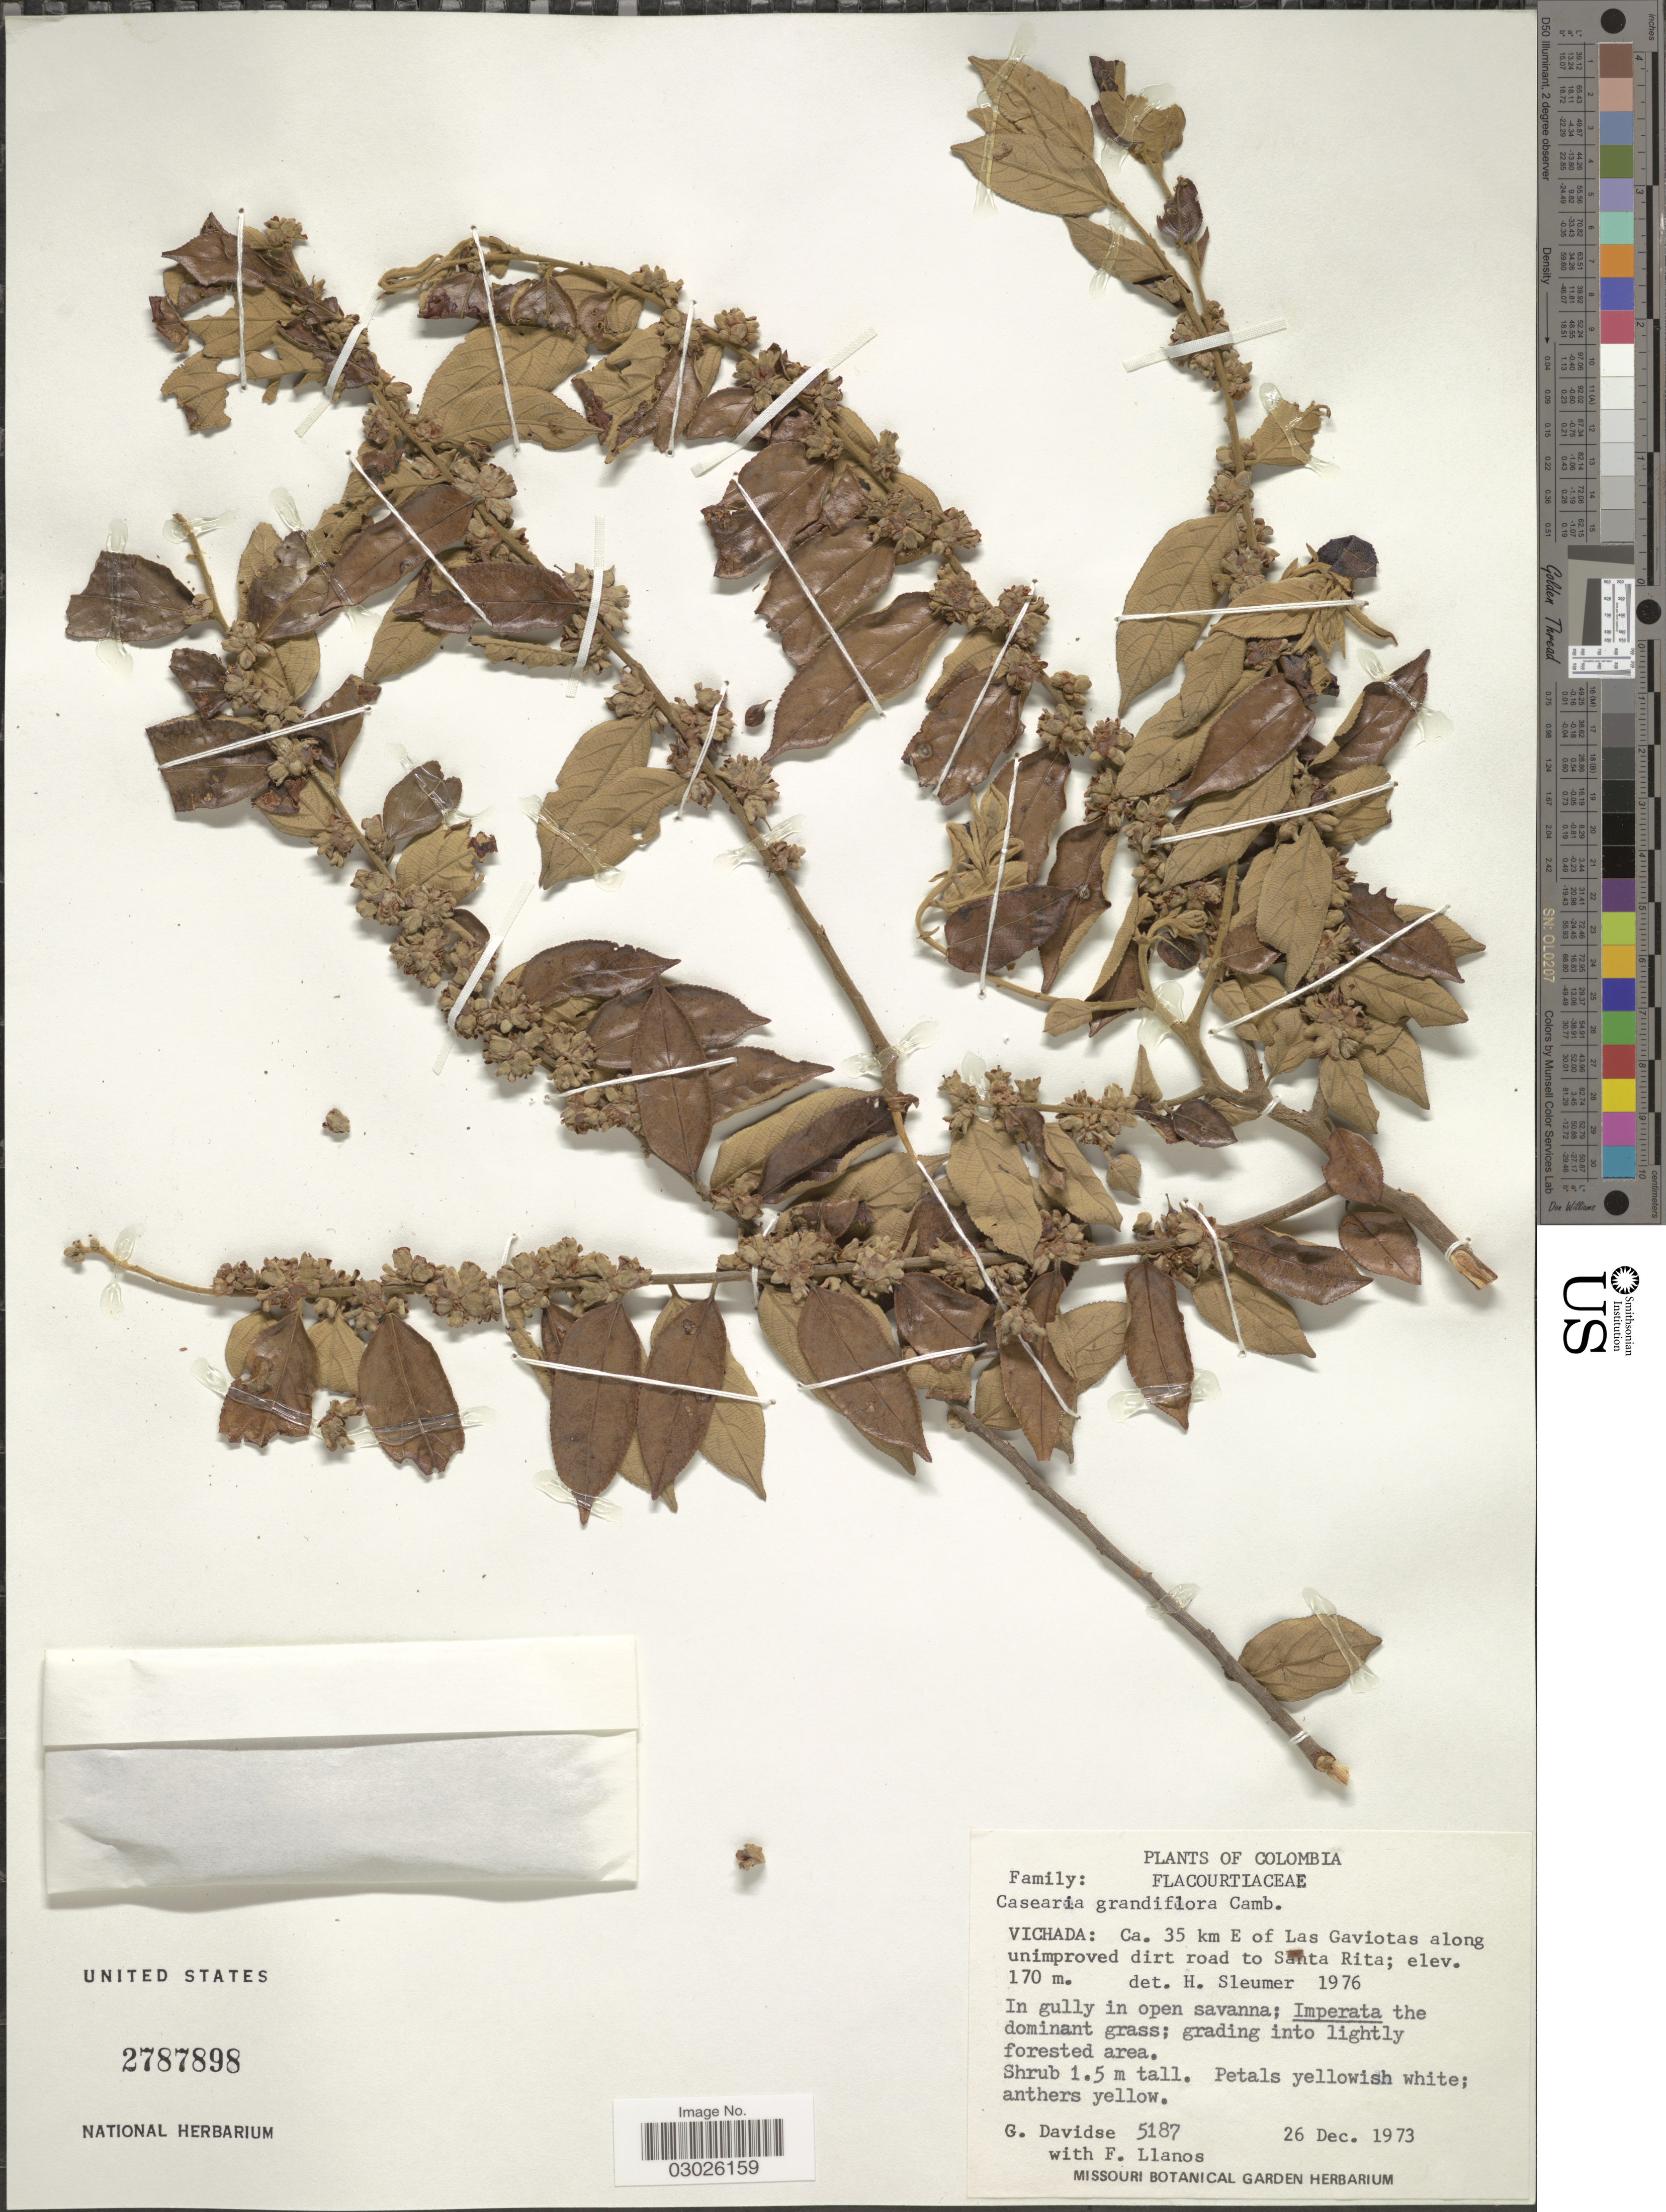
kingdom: Plantae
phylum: Tracheophyta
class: Magnoliopsida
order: Malpighiales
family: Salicaceae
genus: Casearia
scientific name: Casearia grandiflora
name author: Cambess.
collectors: G. Davidse & F. Llanos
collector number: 5187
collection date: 1973-12-26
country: Colombia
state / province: Vichada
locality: Ca. 35 km E of Las Gaviotas along unimproved dirt road to Santa Rita.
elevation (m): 170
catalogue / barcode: US 2787898